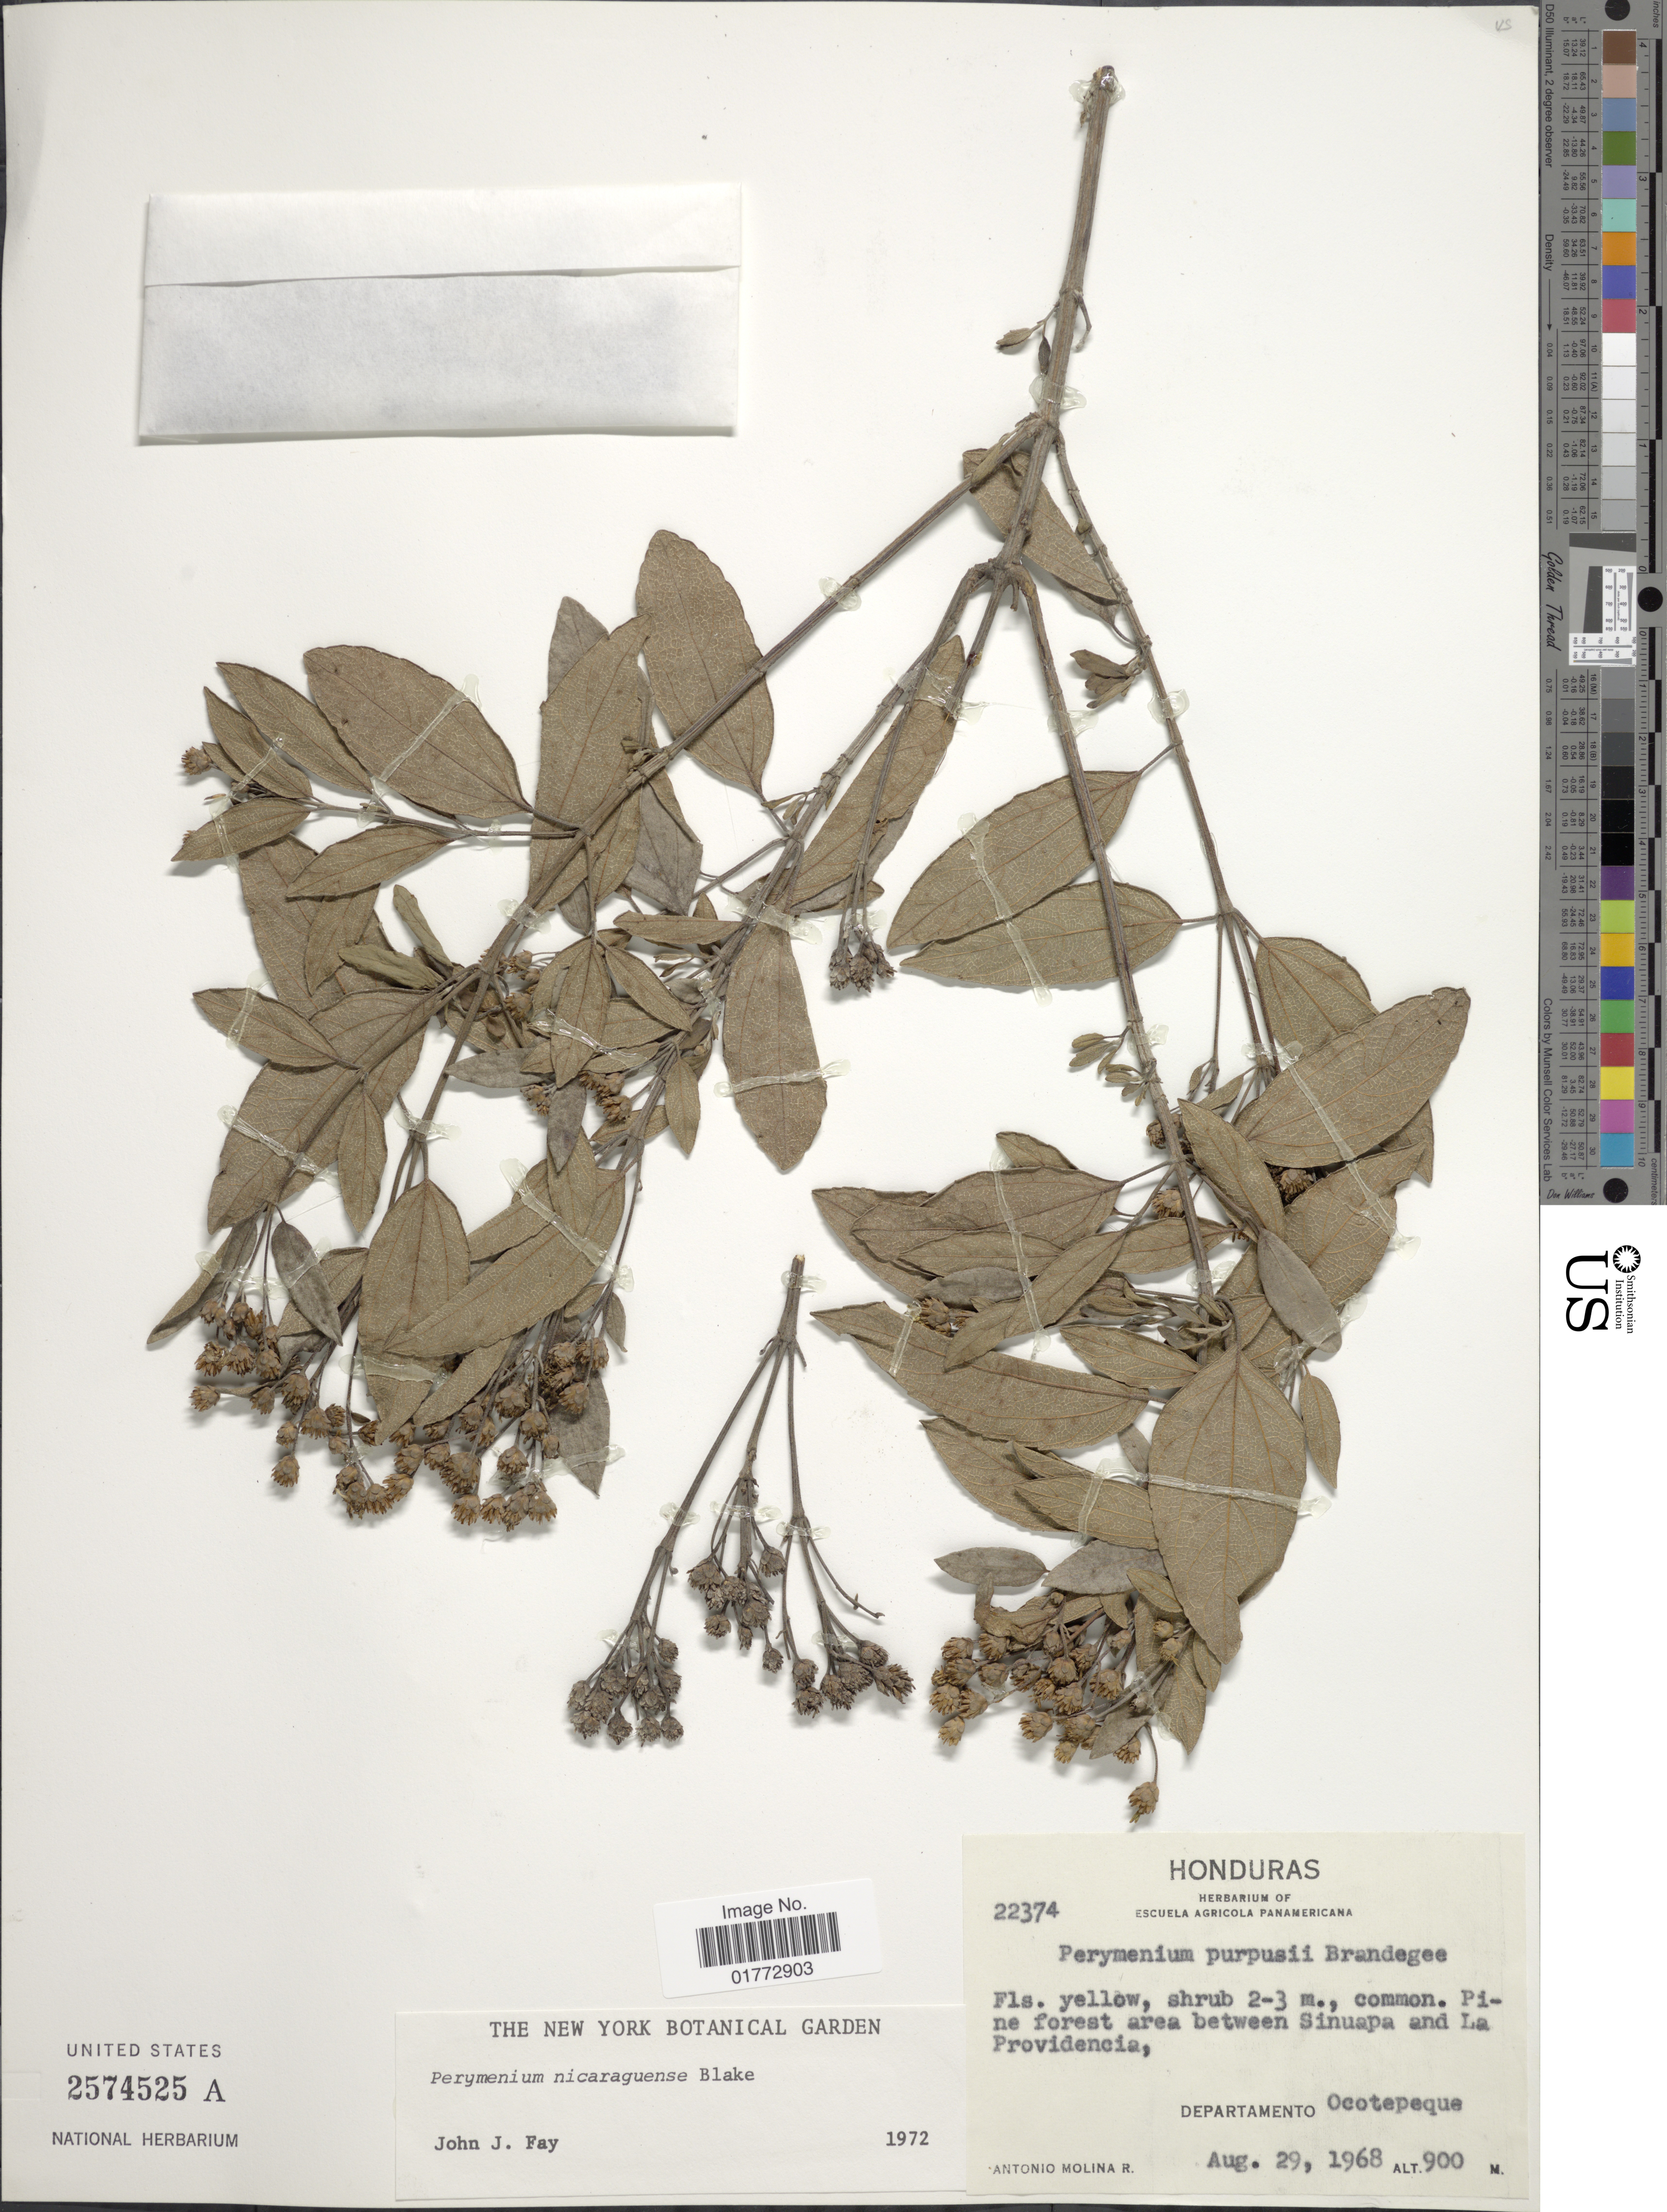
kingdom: Plantae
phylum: Tracheophyta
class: Magnoliopsida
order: Asterales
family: Asteraceae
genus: Perymenium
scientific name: Perymenium nicaraguense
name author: S.F. Blake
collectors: A. Molina R.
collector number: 22374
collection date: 1968-08-29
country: Honduras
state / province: Ocotepeque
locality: Pine forest area between Sinuapa and La Providencia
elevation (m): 900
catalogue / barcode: US 2574525A